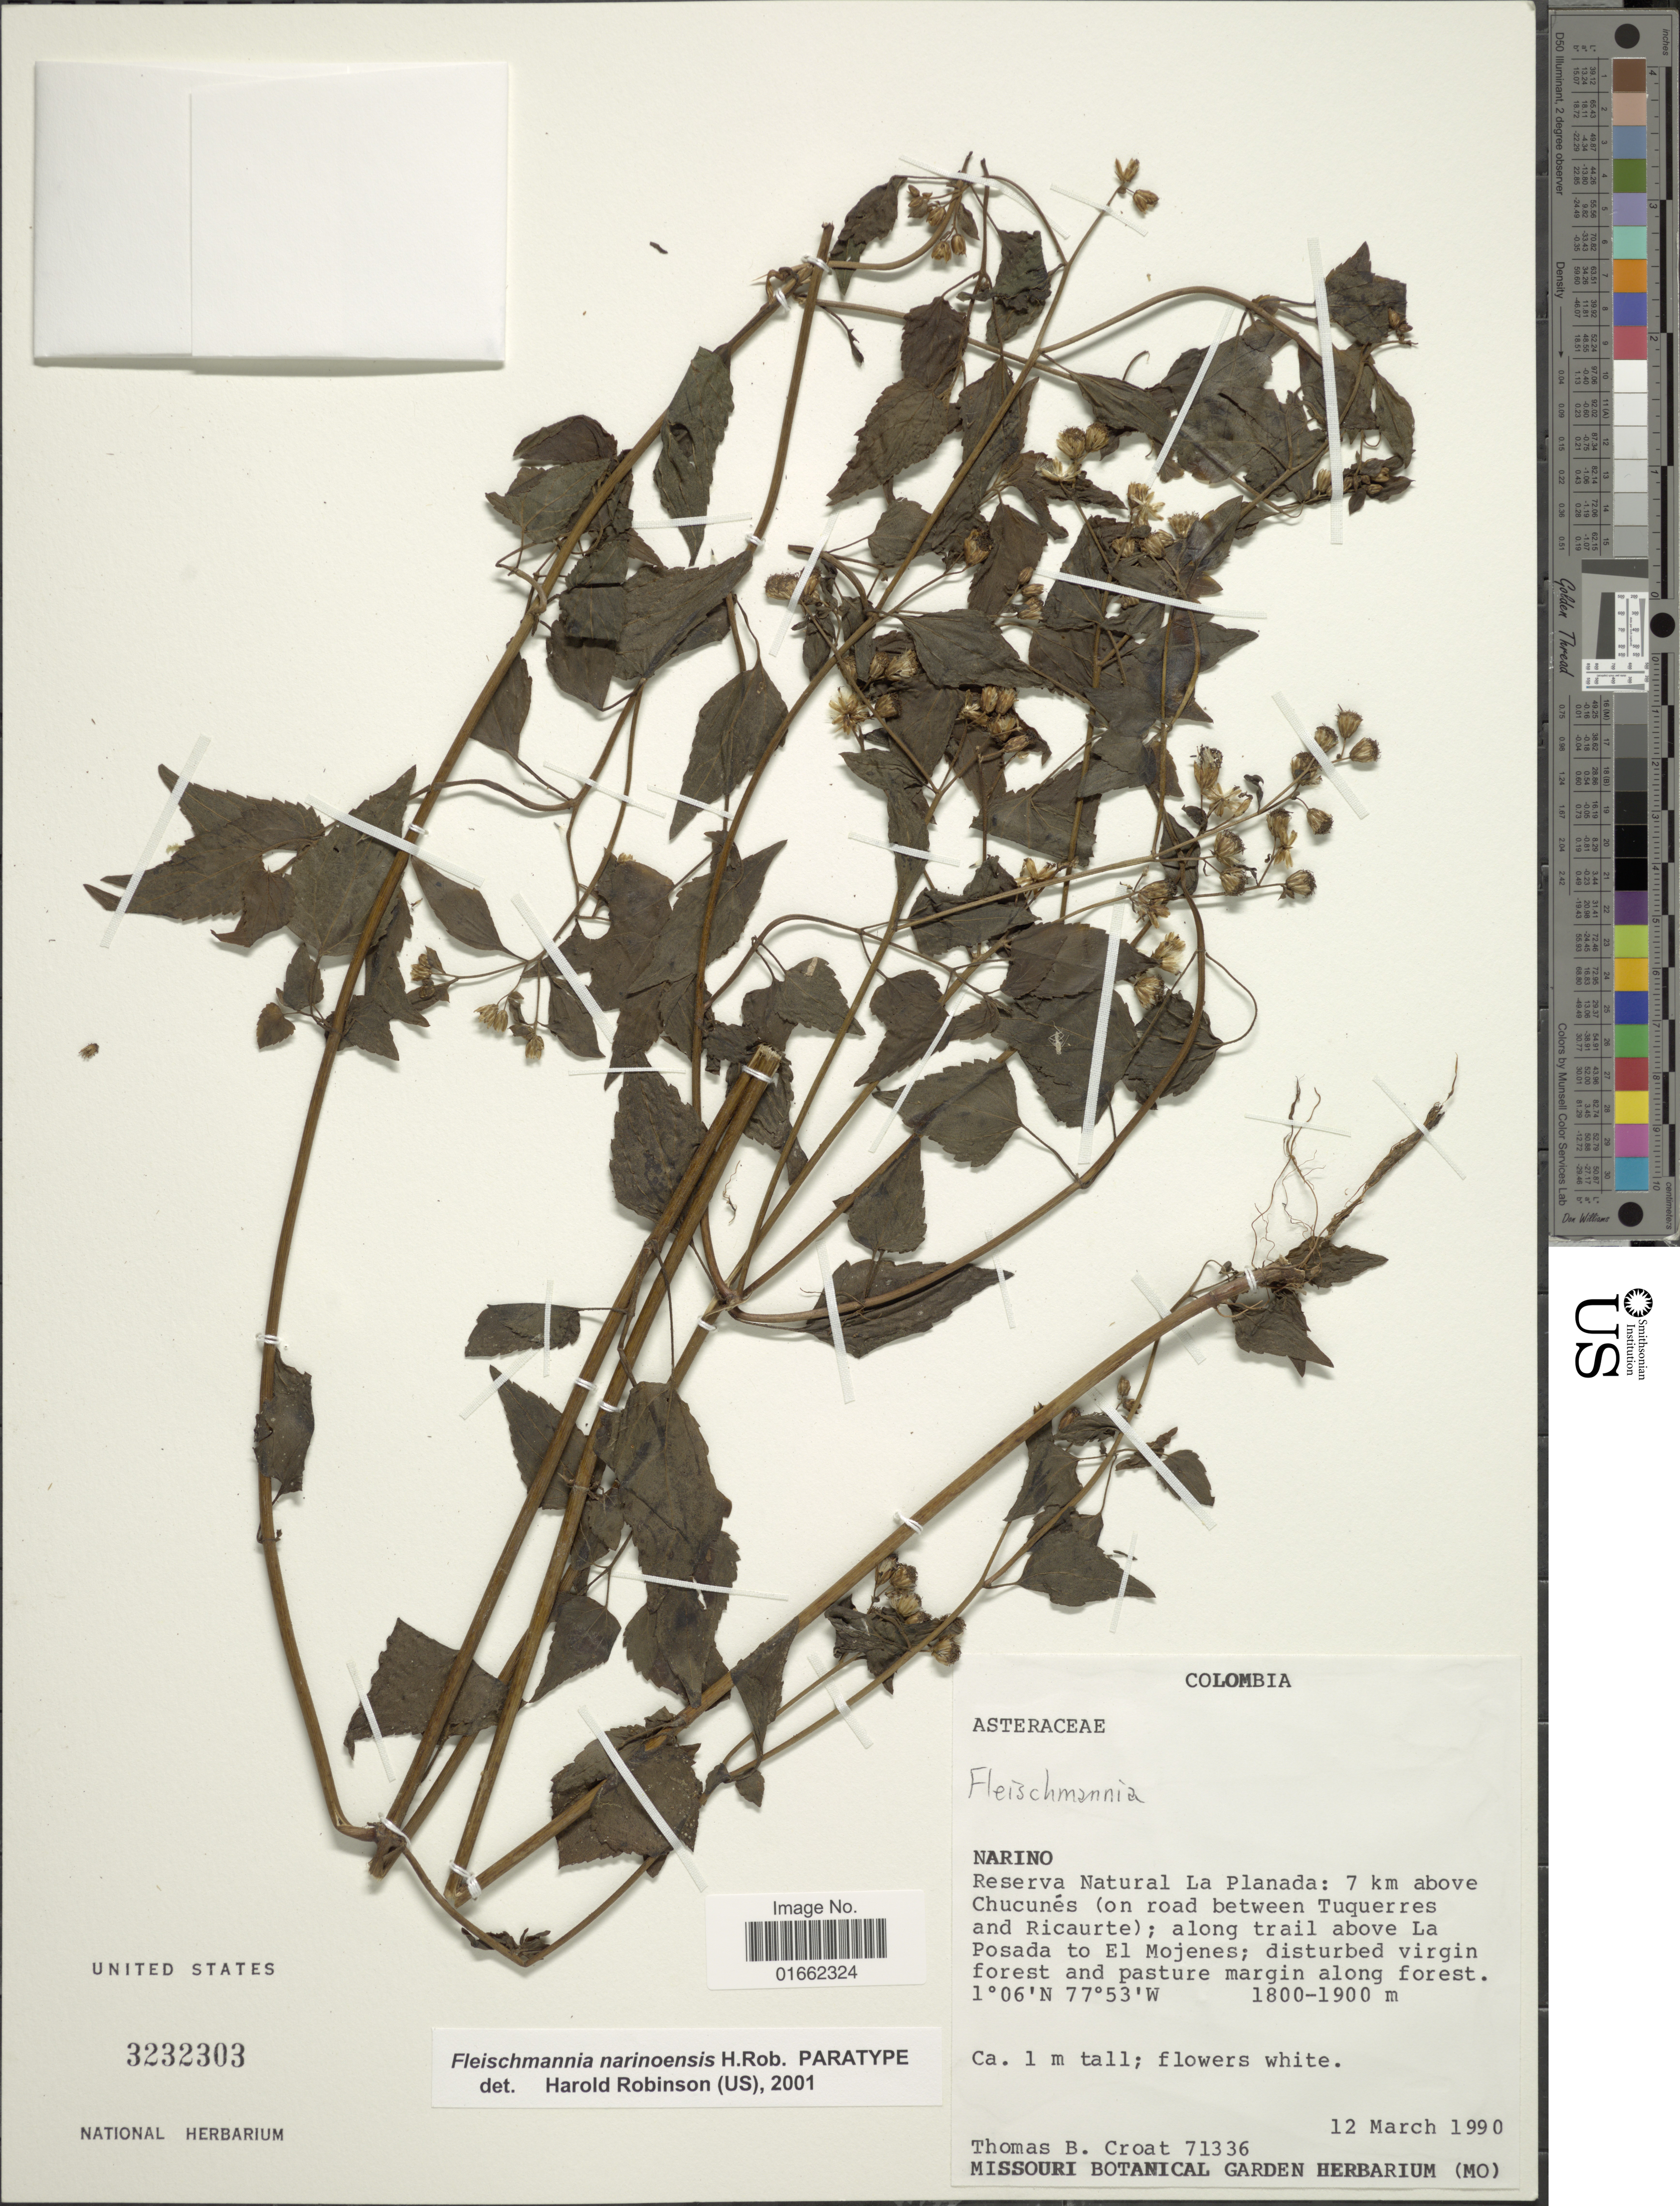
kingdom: Plantae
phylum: Tracheophyta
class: Magnoliopsida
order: Asterales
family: Asteraceae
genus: Fleischmannia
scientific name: Fleischmannia narinoensis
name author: H. Rob.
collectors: T. B. Croat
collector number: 71336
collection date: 1990-03-12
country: Colombia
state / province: Nariño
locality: Narino. Reserva Natural La Planada: 7 km above Chucunés (on road between Tuquerres and Ricaurte); along trail above La Posada to El Mojenes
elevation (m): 1800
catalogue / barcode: US 3232303